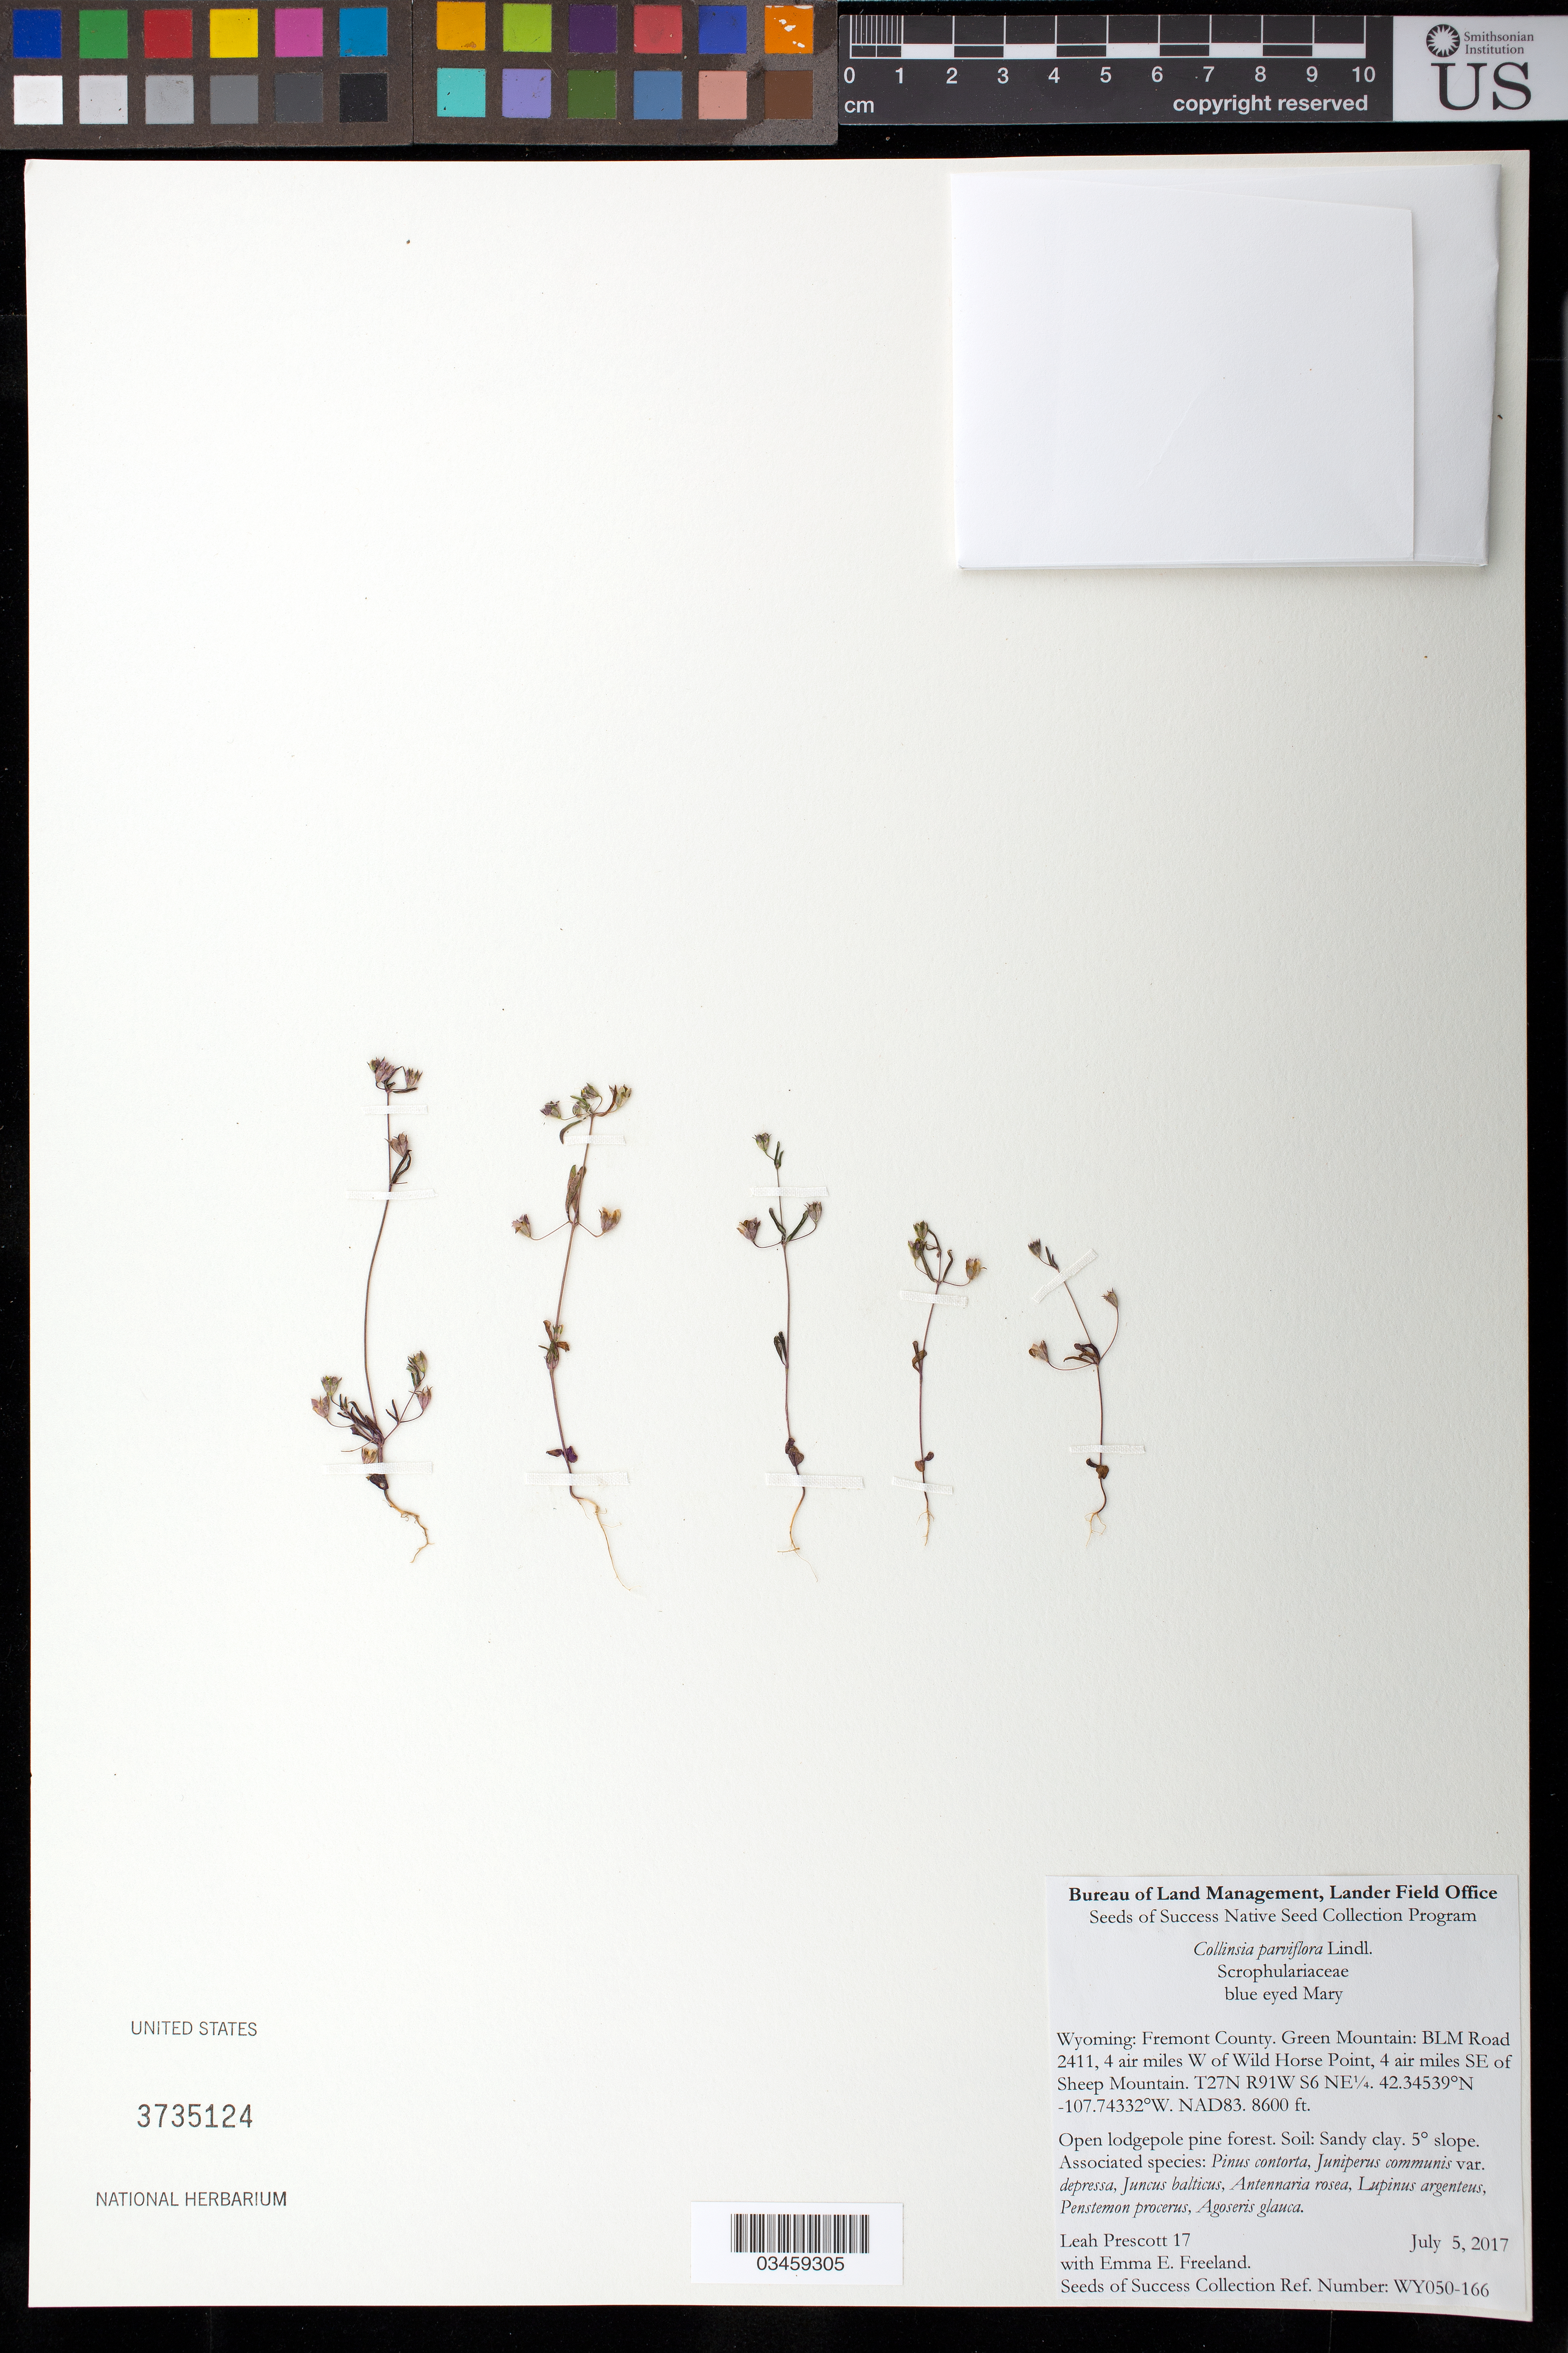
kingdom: Plantae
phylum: Tracheophyta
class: Magnoliopsida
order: Lamiales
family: Plantaginaceae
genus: Collinsia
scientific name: Collinsia parviflora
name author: Douglas ex Lindl.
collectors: L. Prescott & E. Freeland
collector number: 17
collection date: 2017-07-05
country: United States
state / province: Wyoming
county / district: Fremont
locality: Green Mt, BLM Road 2411, 4 air mi. W of Wild Horse Point, 4 air mi. SE of Sheep Mt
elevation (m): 2621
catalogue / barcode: US 3735124